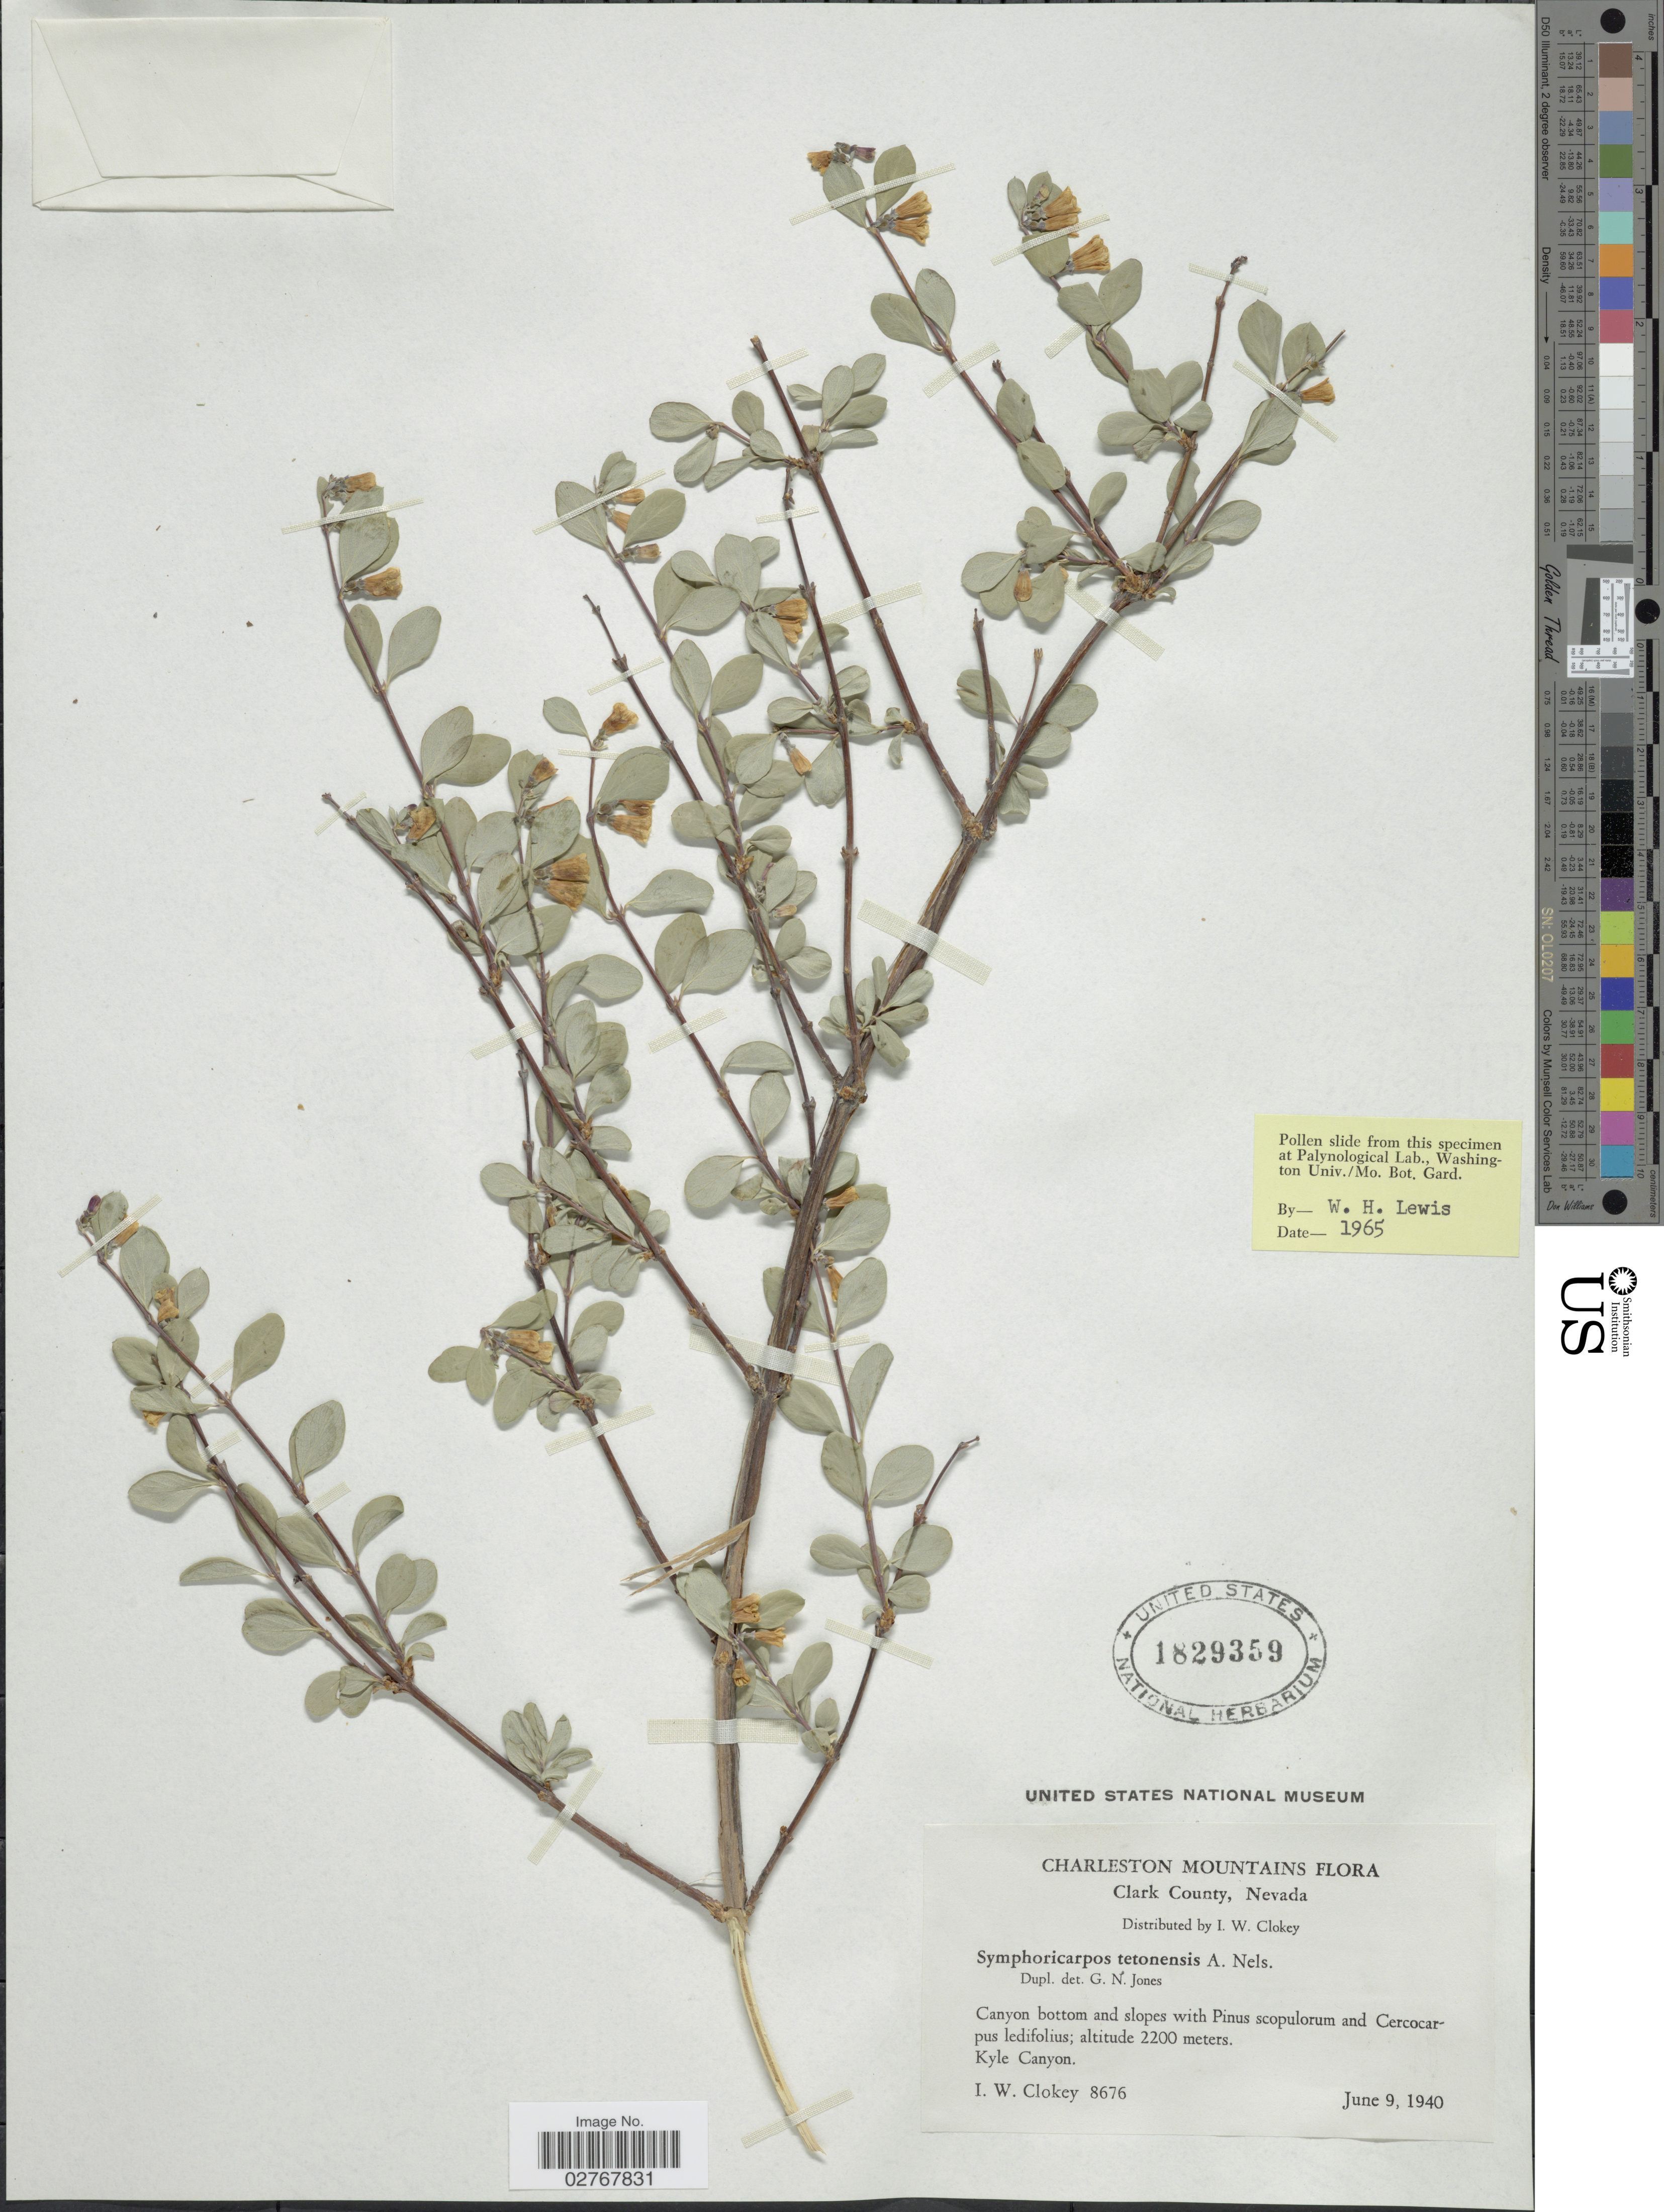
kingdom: Plantae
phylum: Tracheophyta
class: Magnoliopsida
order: Dipsacales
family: Caprifoliaceae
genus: Symphoricarpos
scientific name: Symphoricarpos tetonensis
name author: A. Nelson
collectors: I. W. Clokey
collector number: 8676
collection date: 1940-06-09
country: United States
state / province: Nevada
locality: Charleston Mountains, Clark County, Kyle Canyon.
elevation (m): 2200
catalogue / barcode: US 1829359